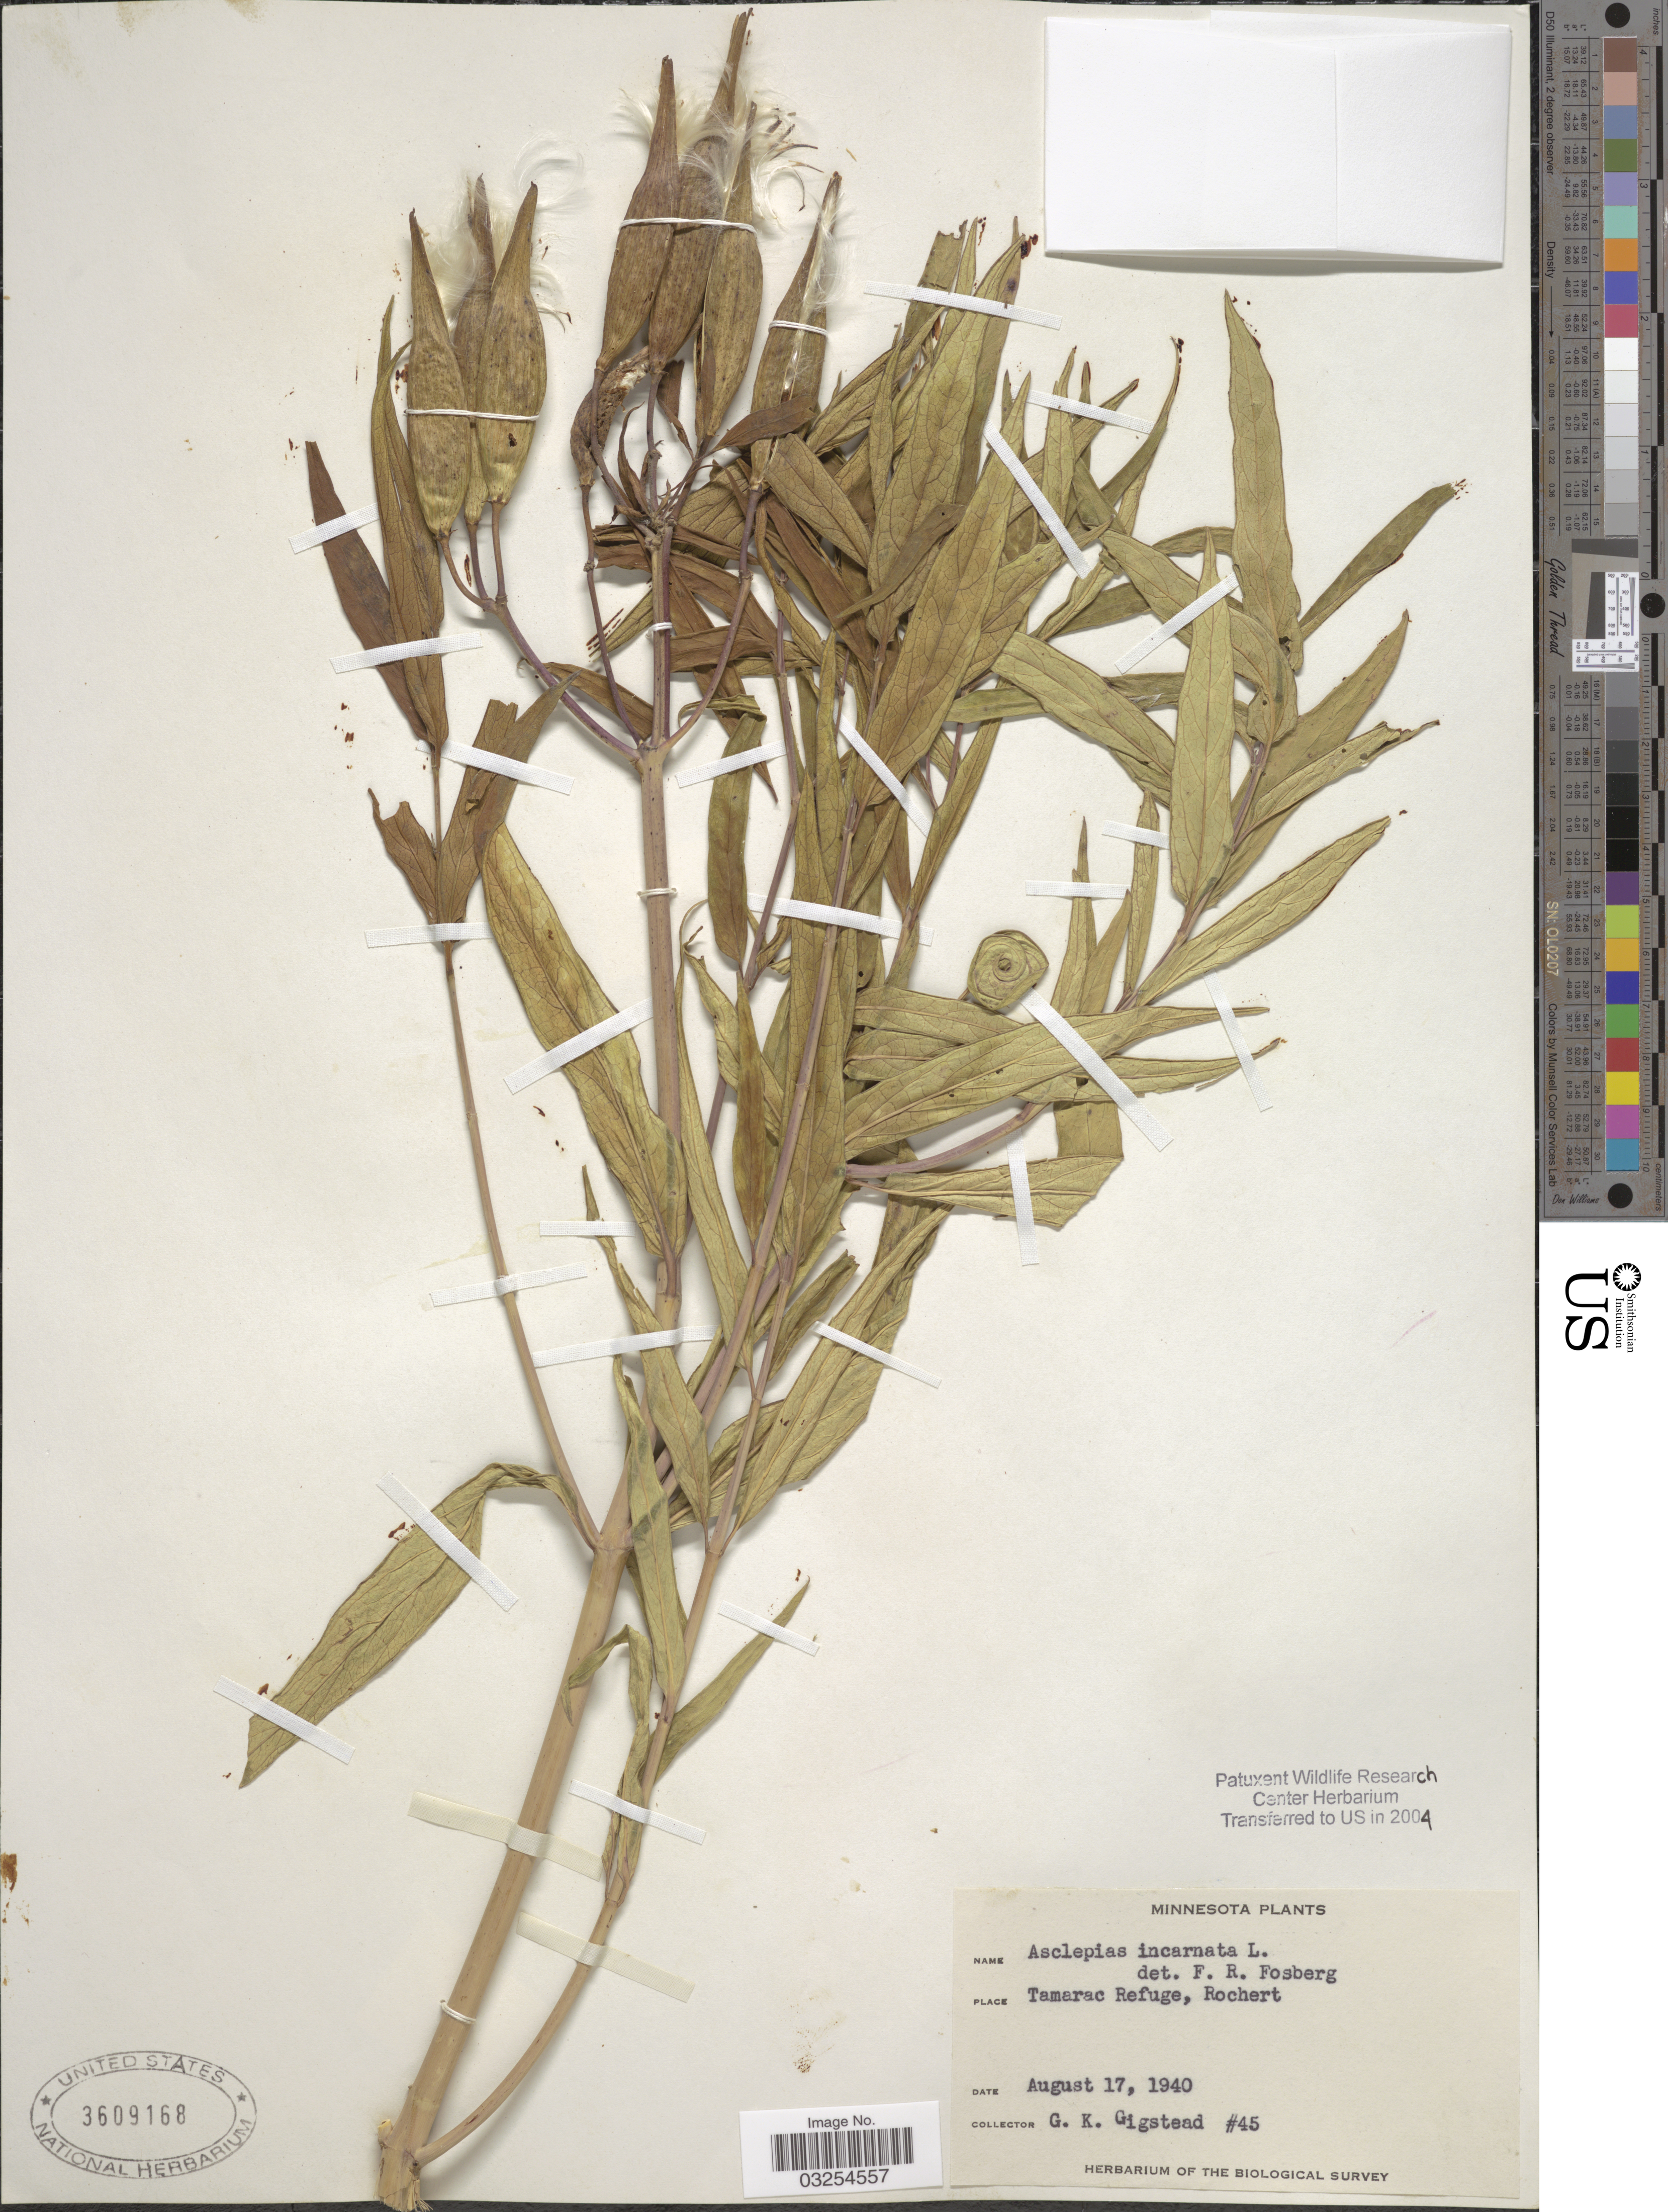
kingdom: Plantae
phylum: Tracheophyta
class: Magnoliopsida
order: Gentianales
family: Apocynaceae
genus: Asclepias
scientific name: Asclepias incarnata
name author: L.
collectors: G. Gigstead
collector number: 45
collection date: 1940-08-17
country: United States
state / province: Minnesota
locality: Tamarac Refuge, Rochert.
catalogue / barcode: US 3609168